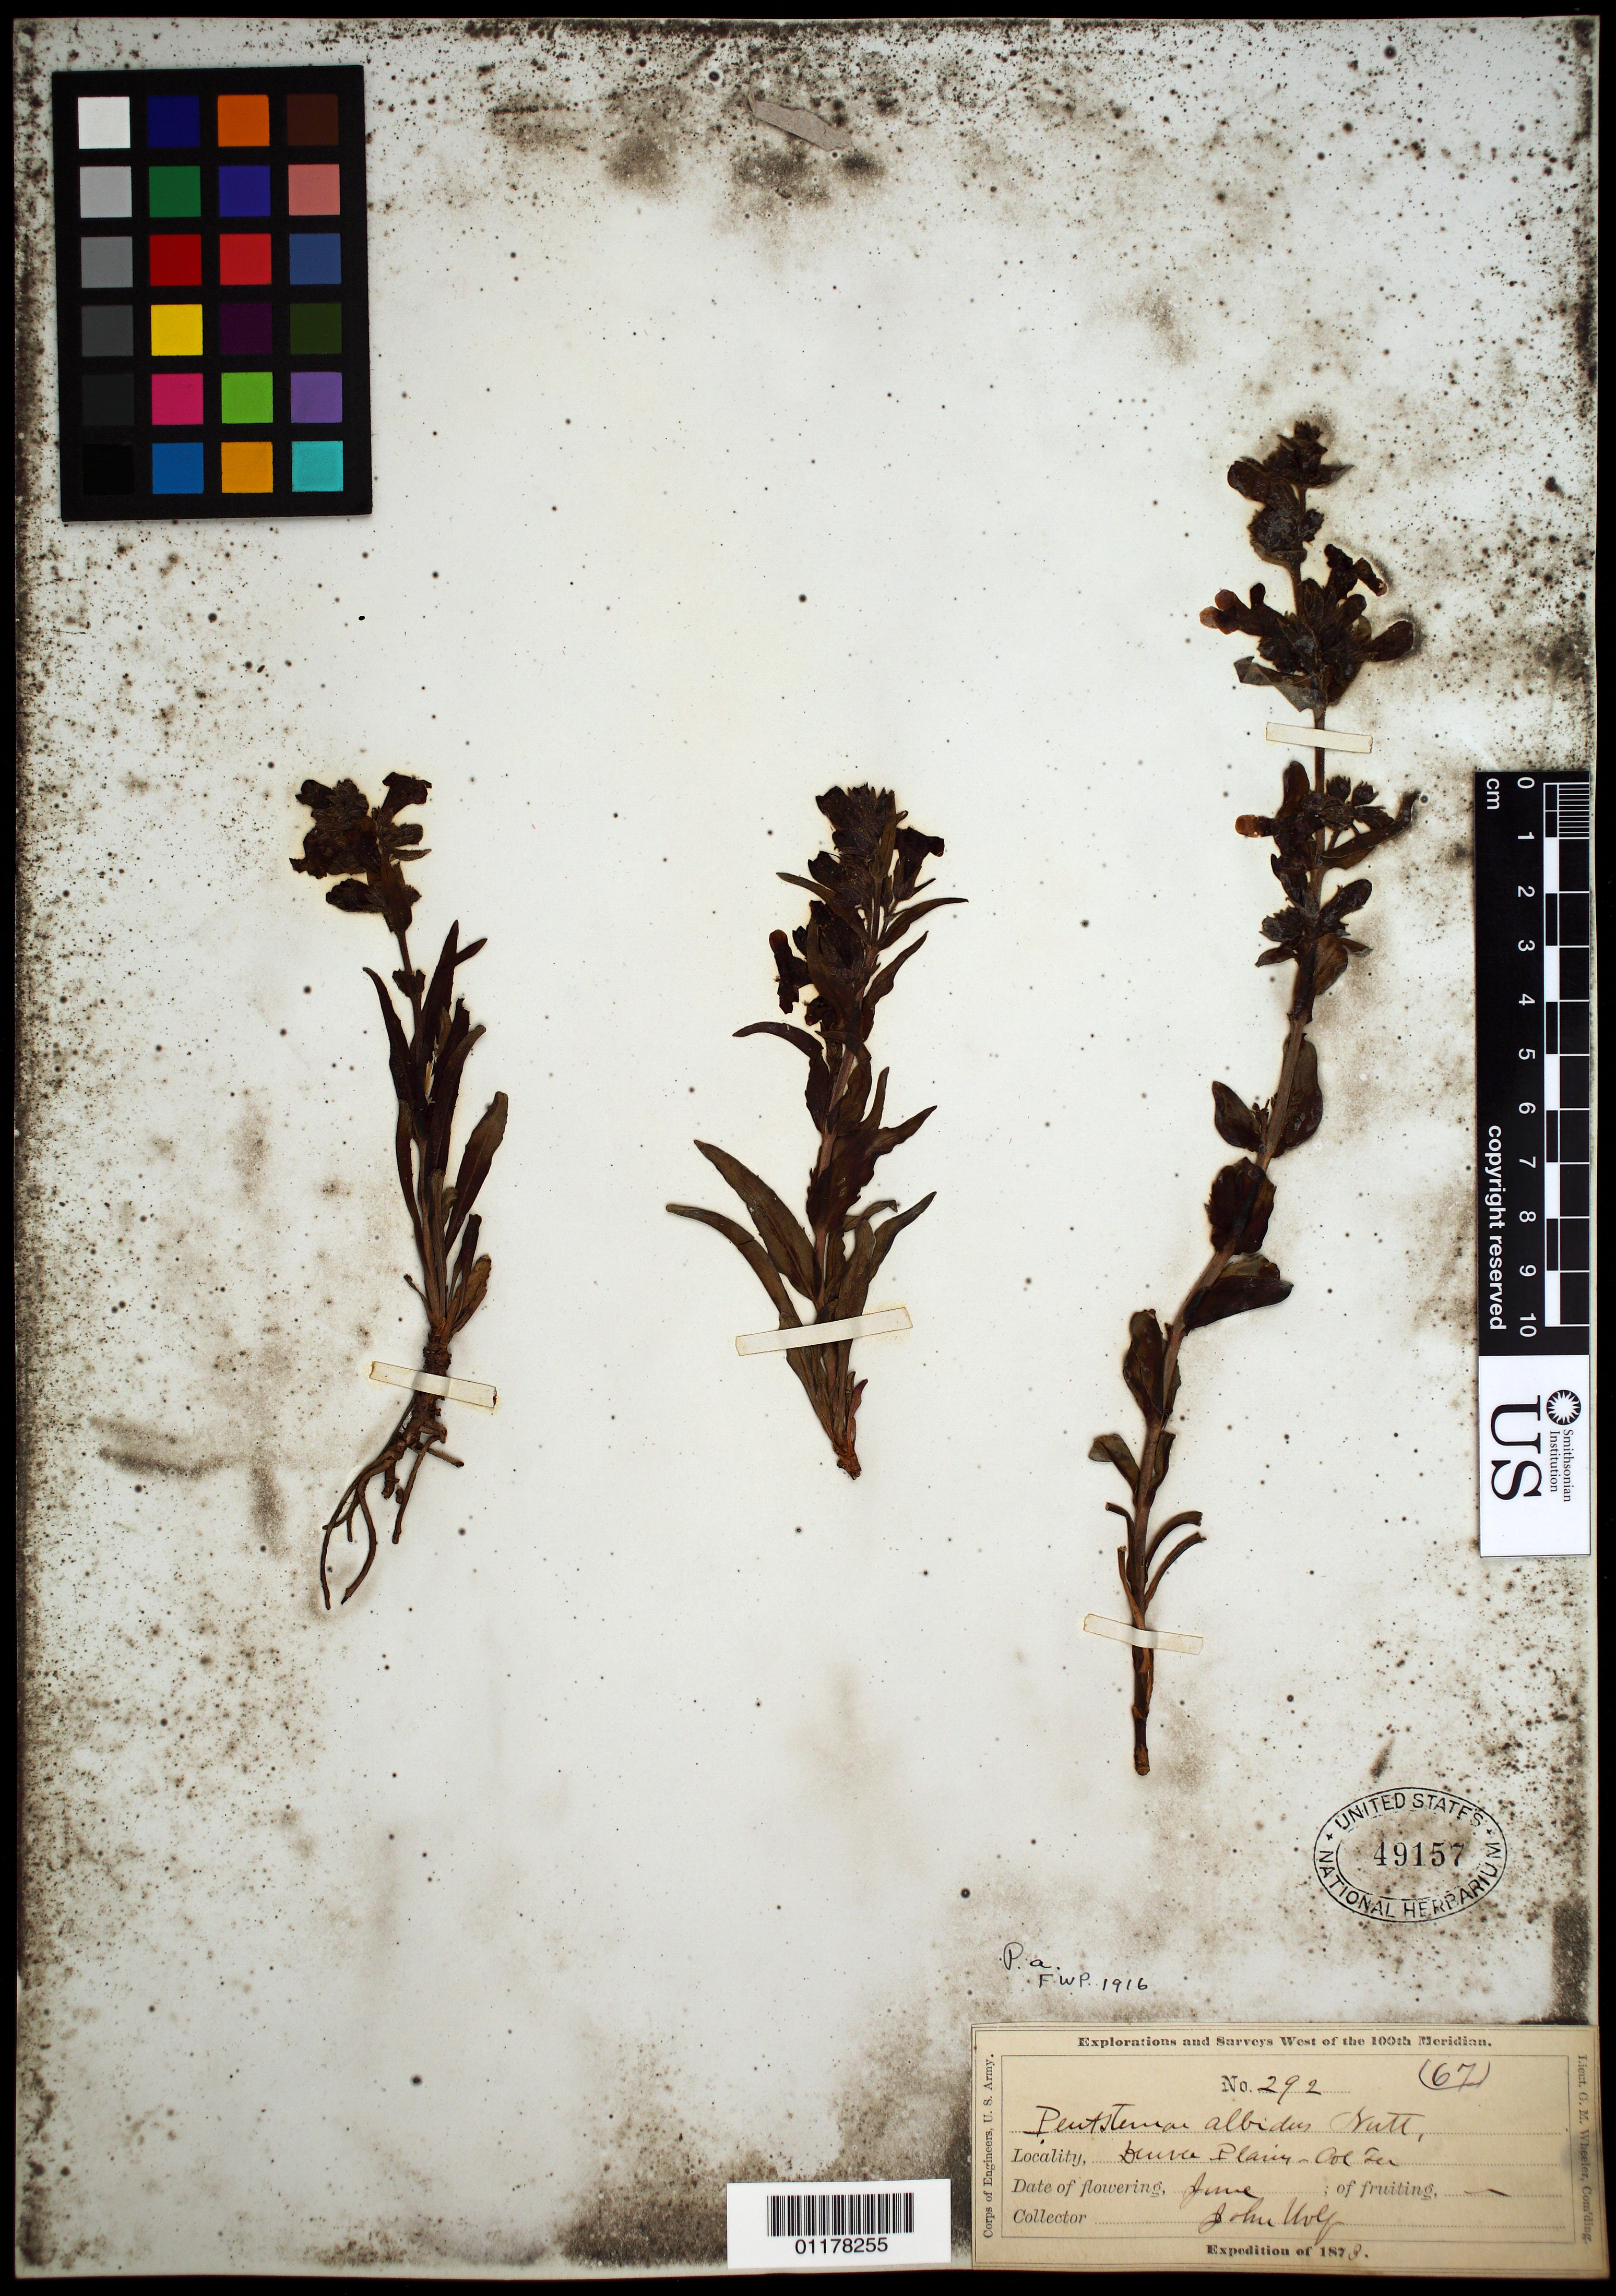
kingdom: Plantae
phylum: Tracheophyta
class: Magnoliopsida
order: Lamiales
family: Plantaginaceae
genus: Penstemon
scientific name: Penstemon albidus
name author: Nutt.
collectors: J. Wolf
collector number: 292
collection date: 1873-06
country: United States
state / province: Colorado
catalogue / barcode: US 49157